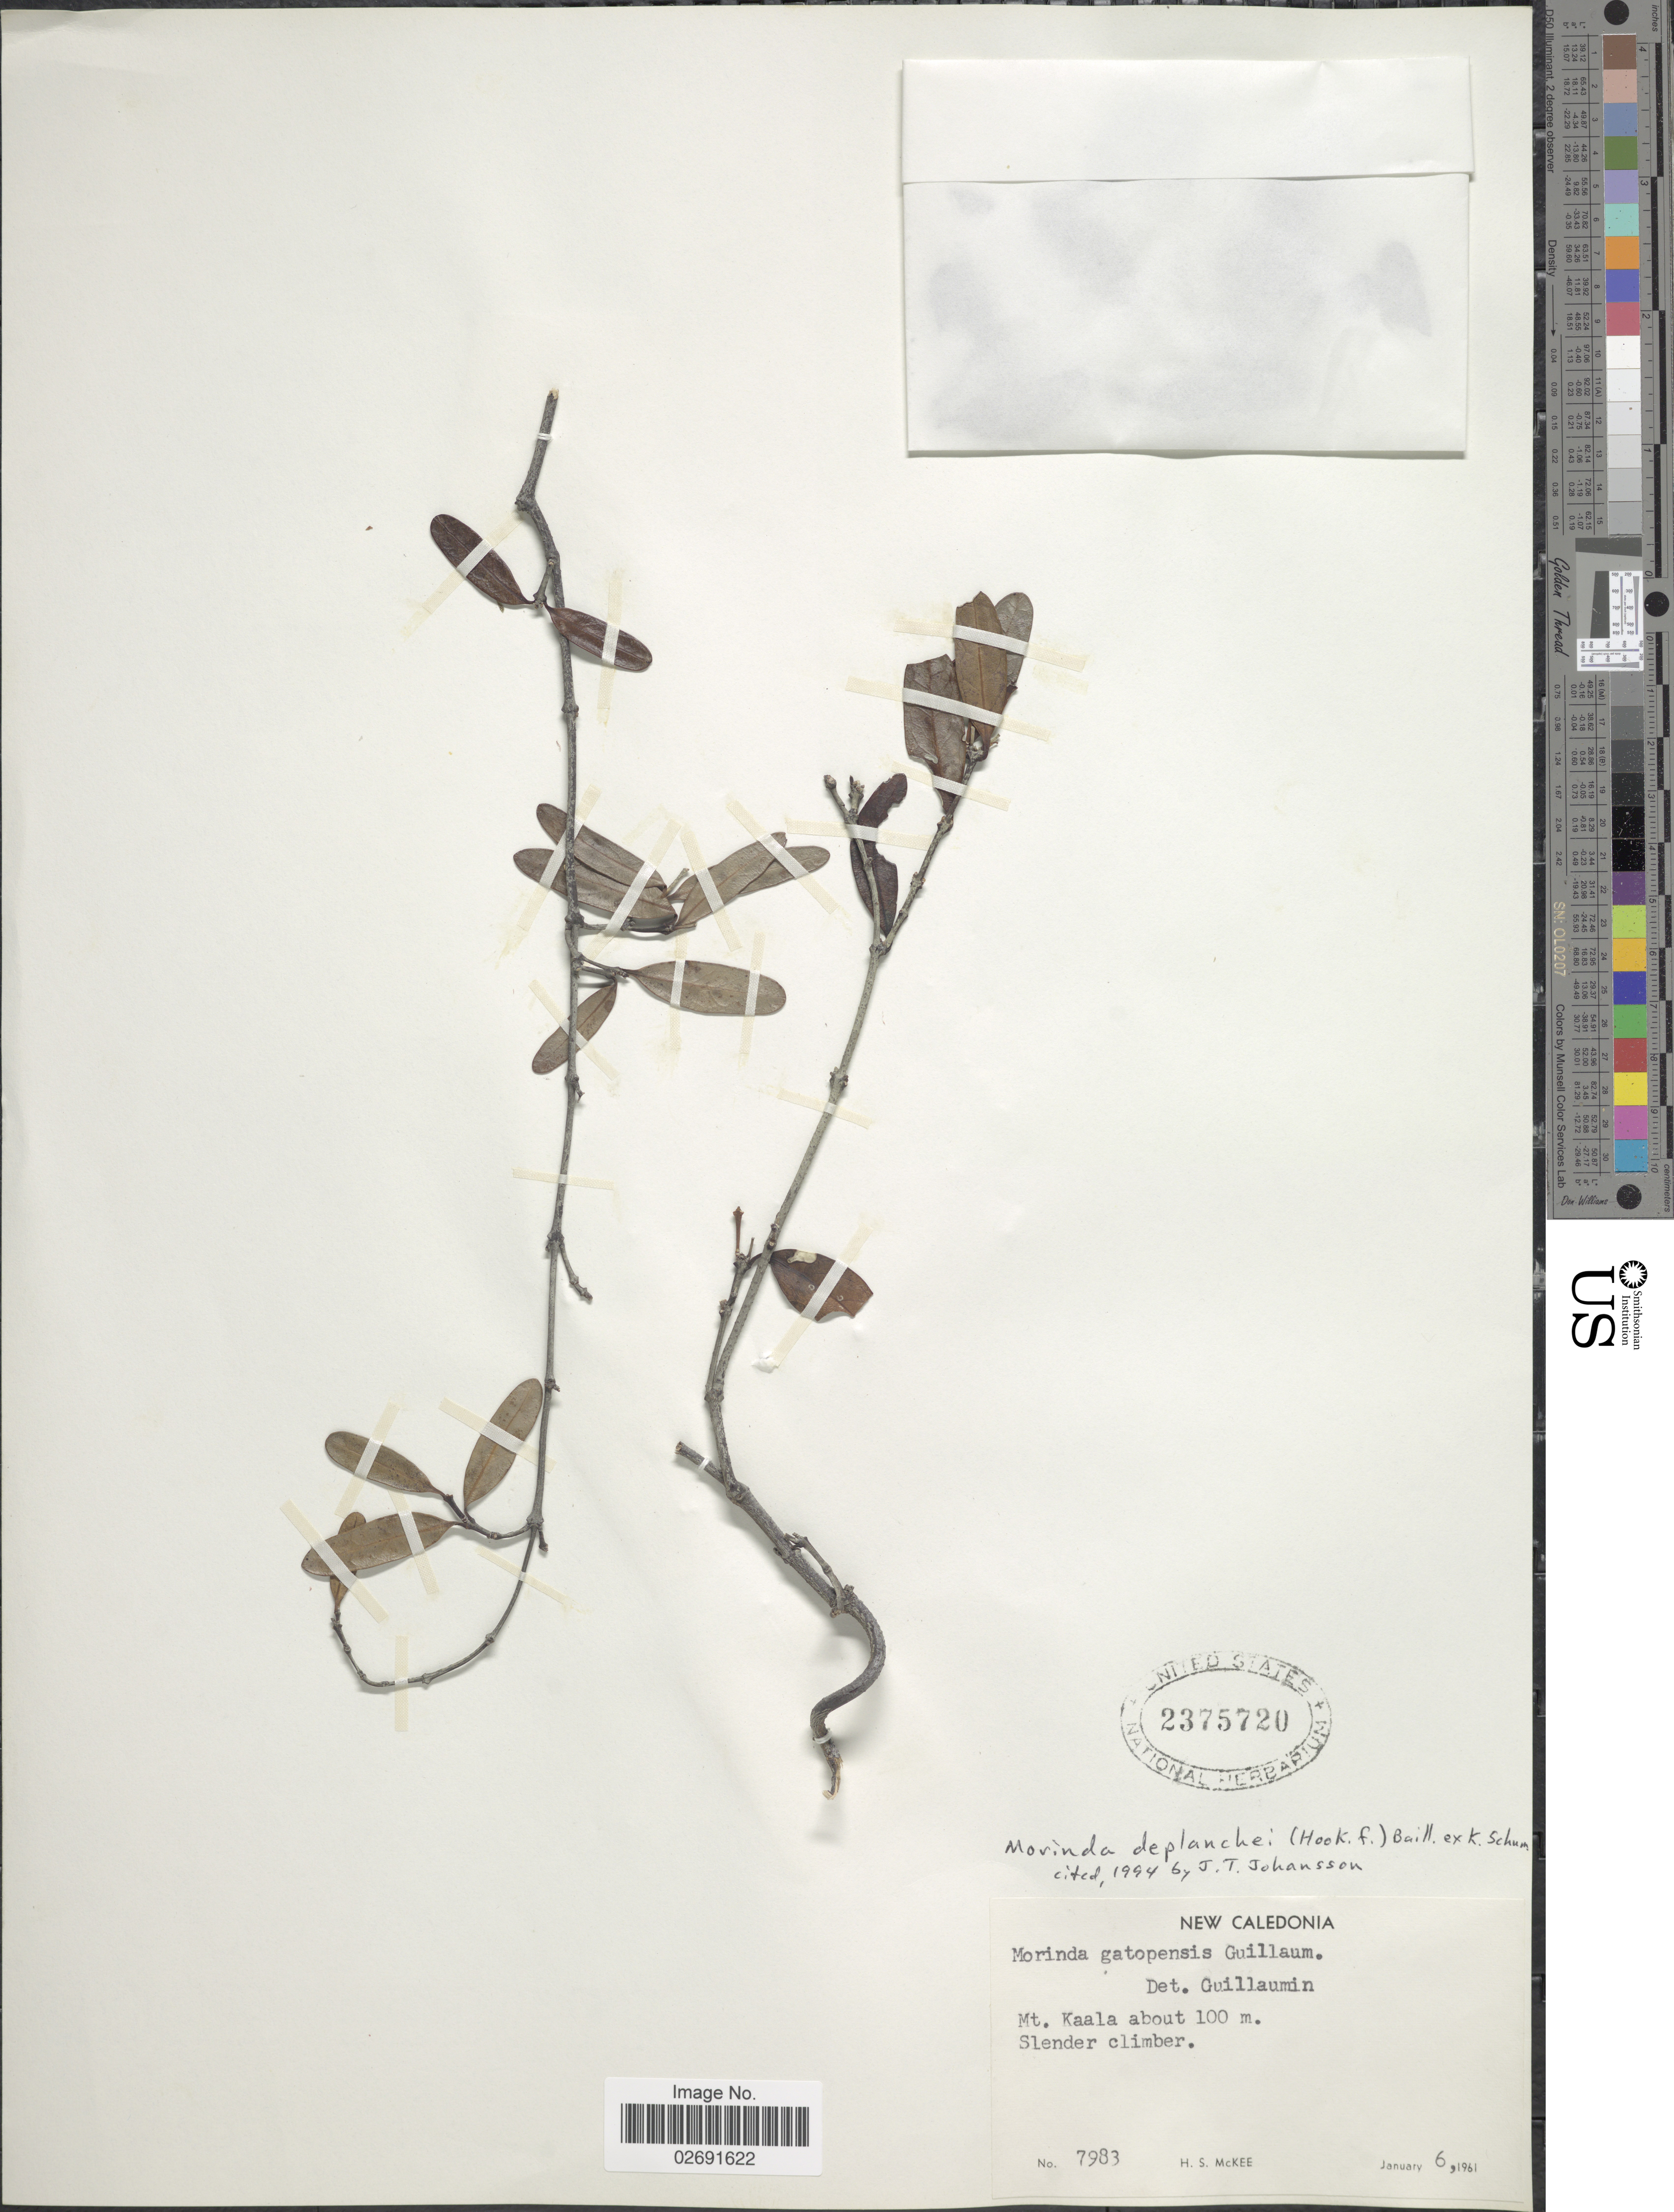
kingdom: Plantae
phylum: Tracheophyta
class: Magnoliopsida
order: Gentianales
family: Rubiaceae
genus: Gynochthodes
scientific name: Gynochthodes deplanchei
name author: (Hook. f.) Razafim. & B. Bremer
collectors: H. S. McKee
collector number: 7983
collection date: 1961-01-06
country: New Caledonia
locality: Mt. Kaala.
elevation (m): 100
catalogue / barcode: US 2375720